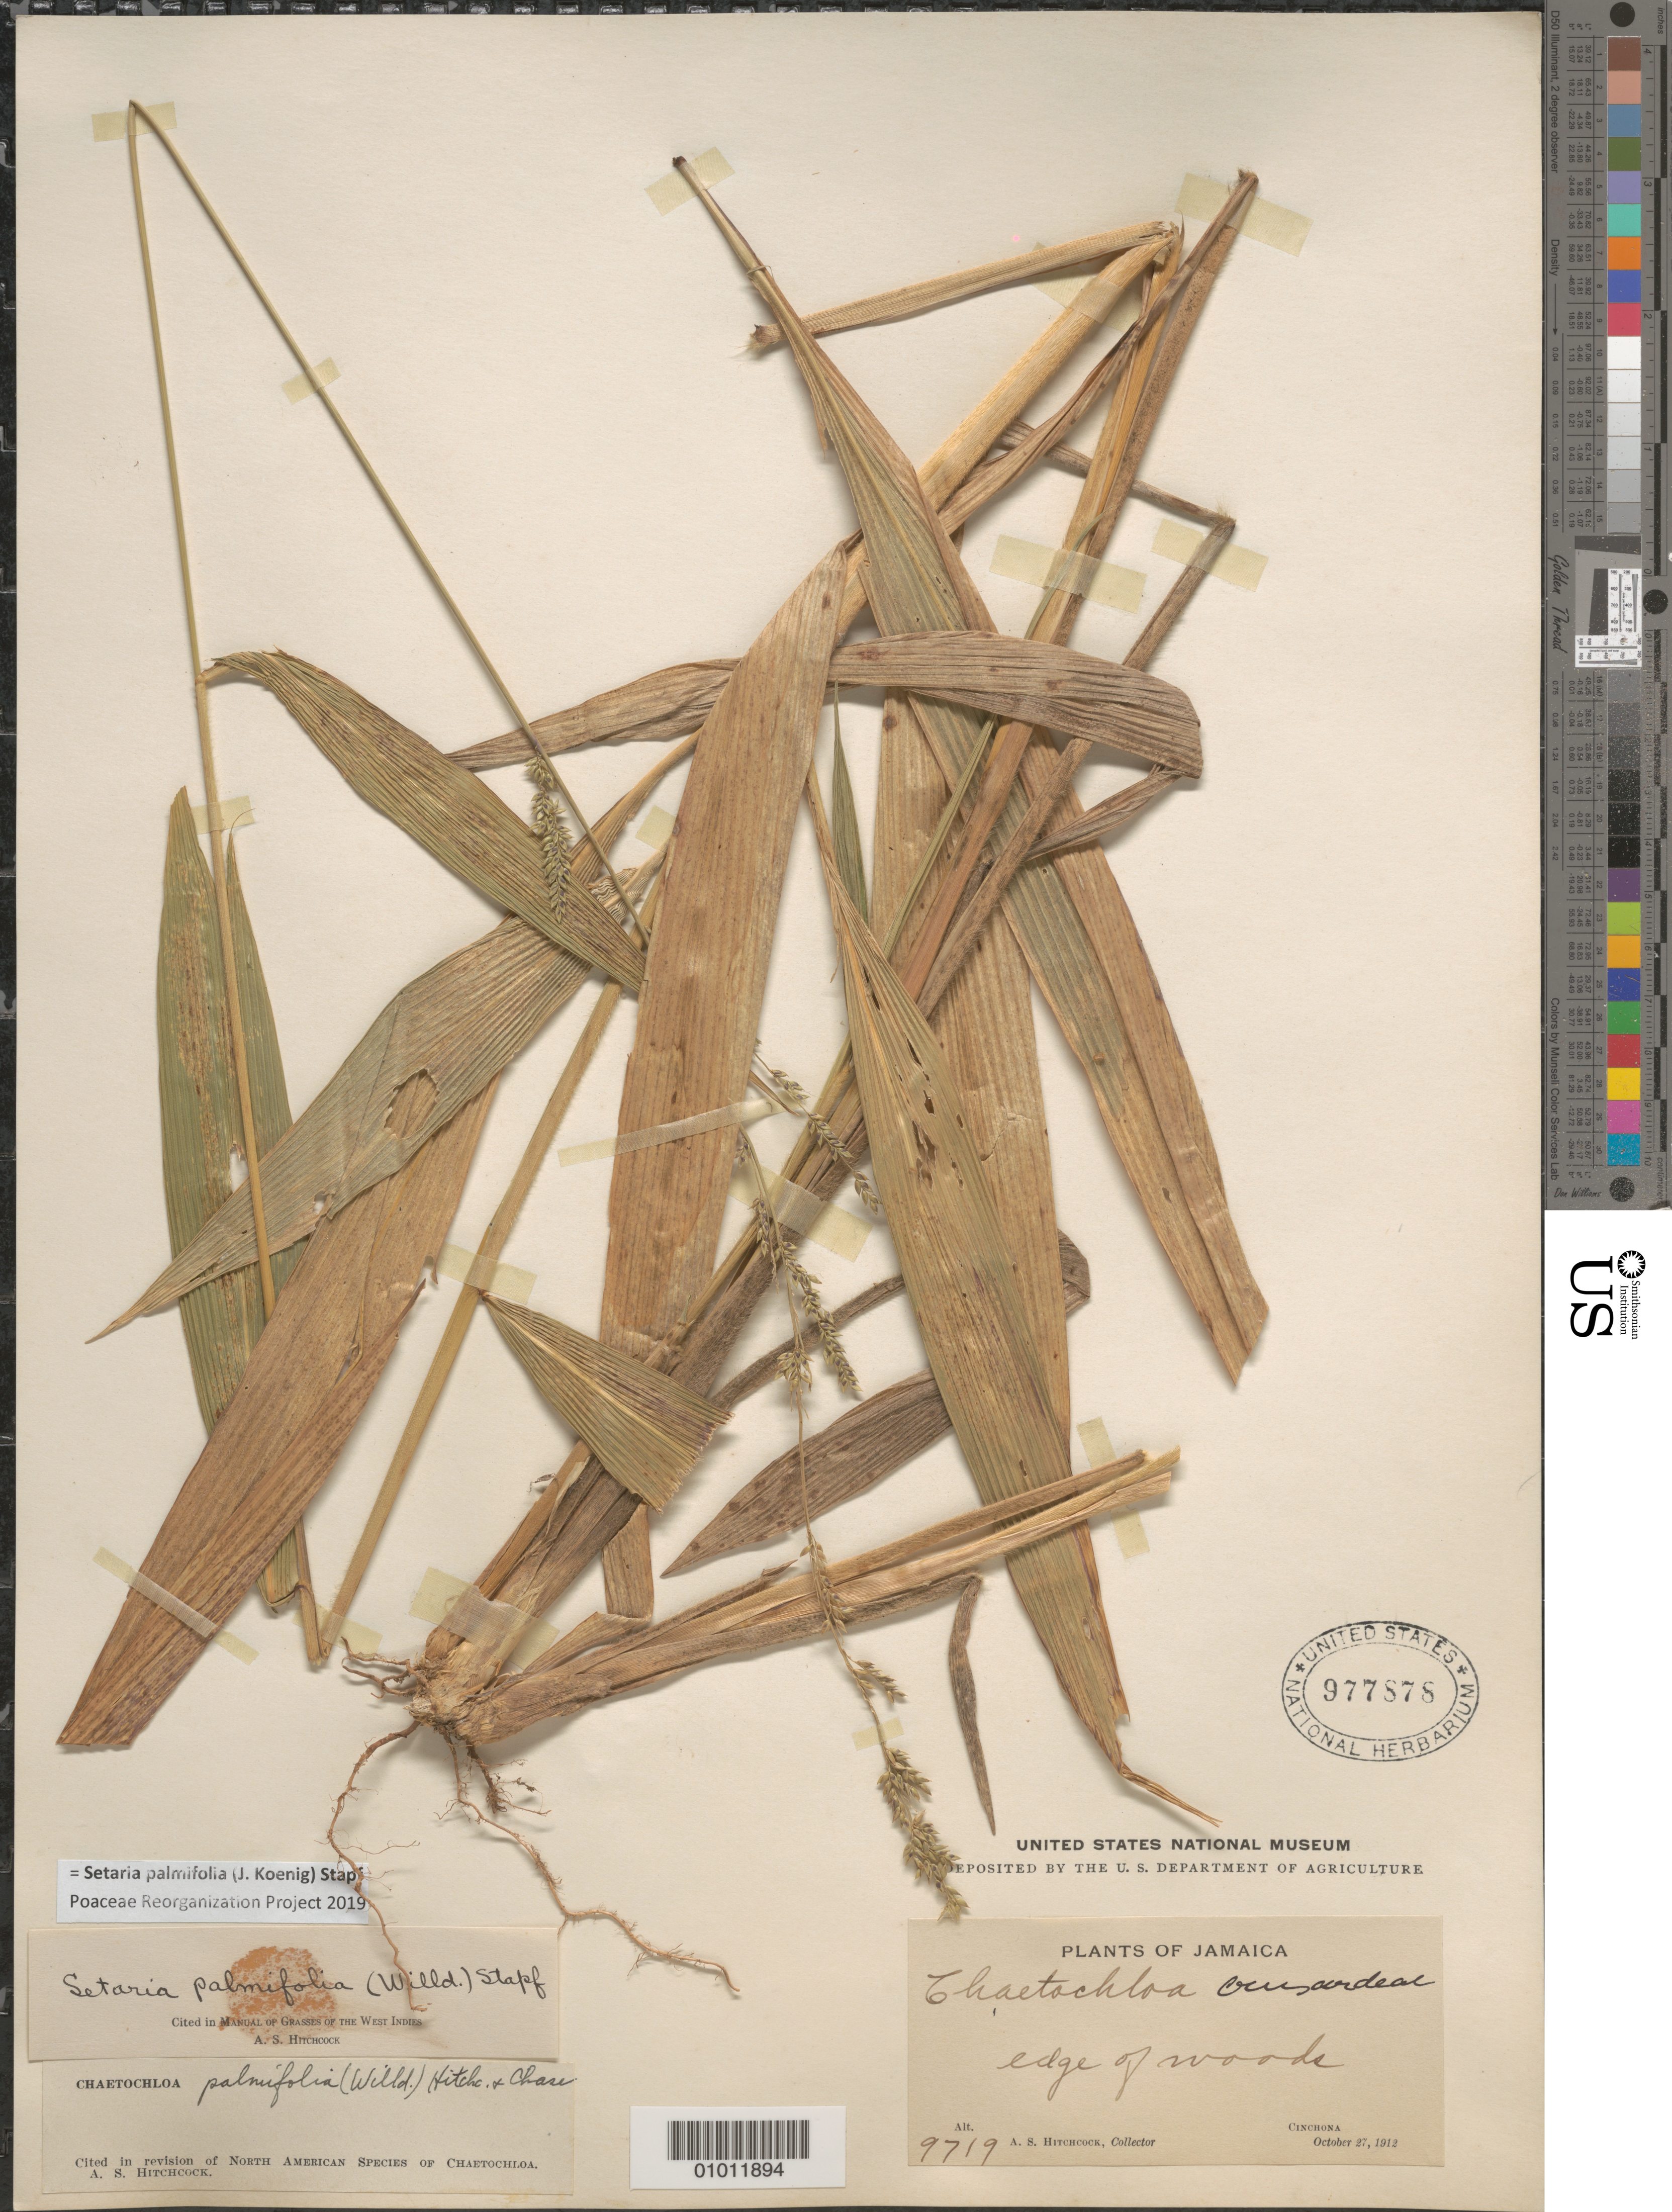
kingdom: Plantae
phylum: Tracheophyta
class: Liliopsida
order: Poales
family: Poaceae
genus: Setaria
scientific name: Setaria palmifolia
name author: (J. Koenig) Stapf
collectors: A. S. Hitchcock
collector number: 9719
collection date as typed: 27 Oct 1912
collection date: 1912-10-27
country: Jamaica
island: Jamaica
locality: Cinchona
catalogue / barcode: US 977878